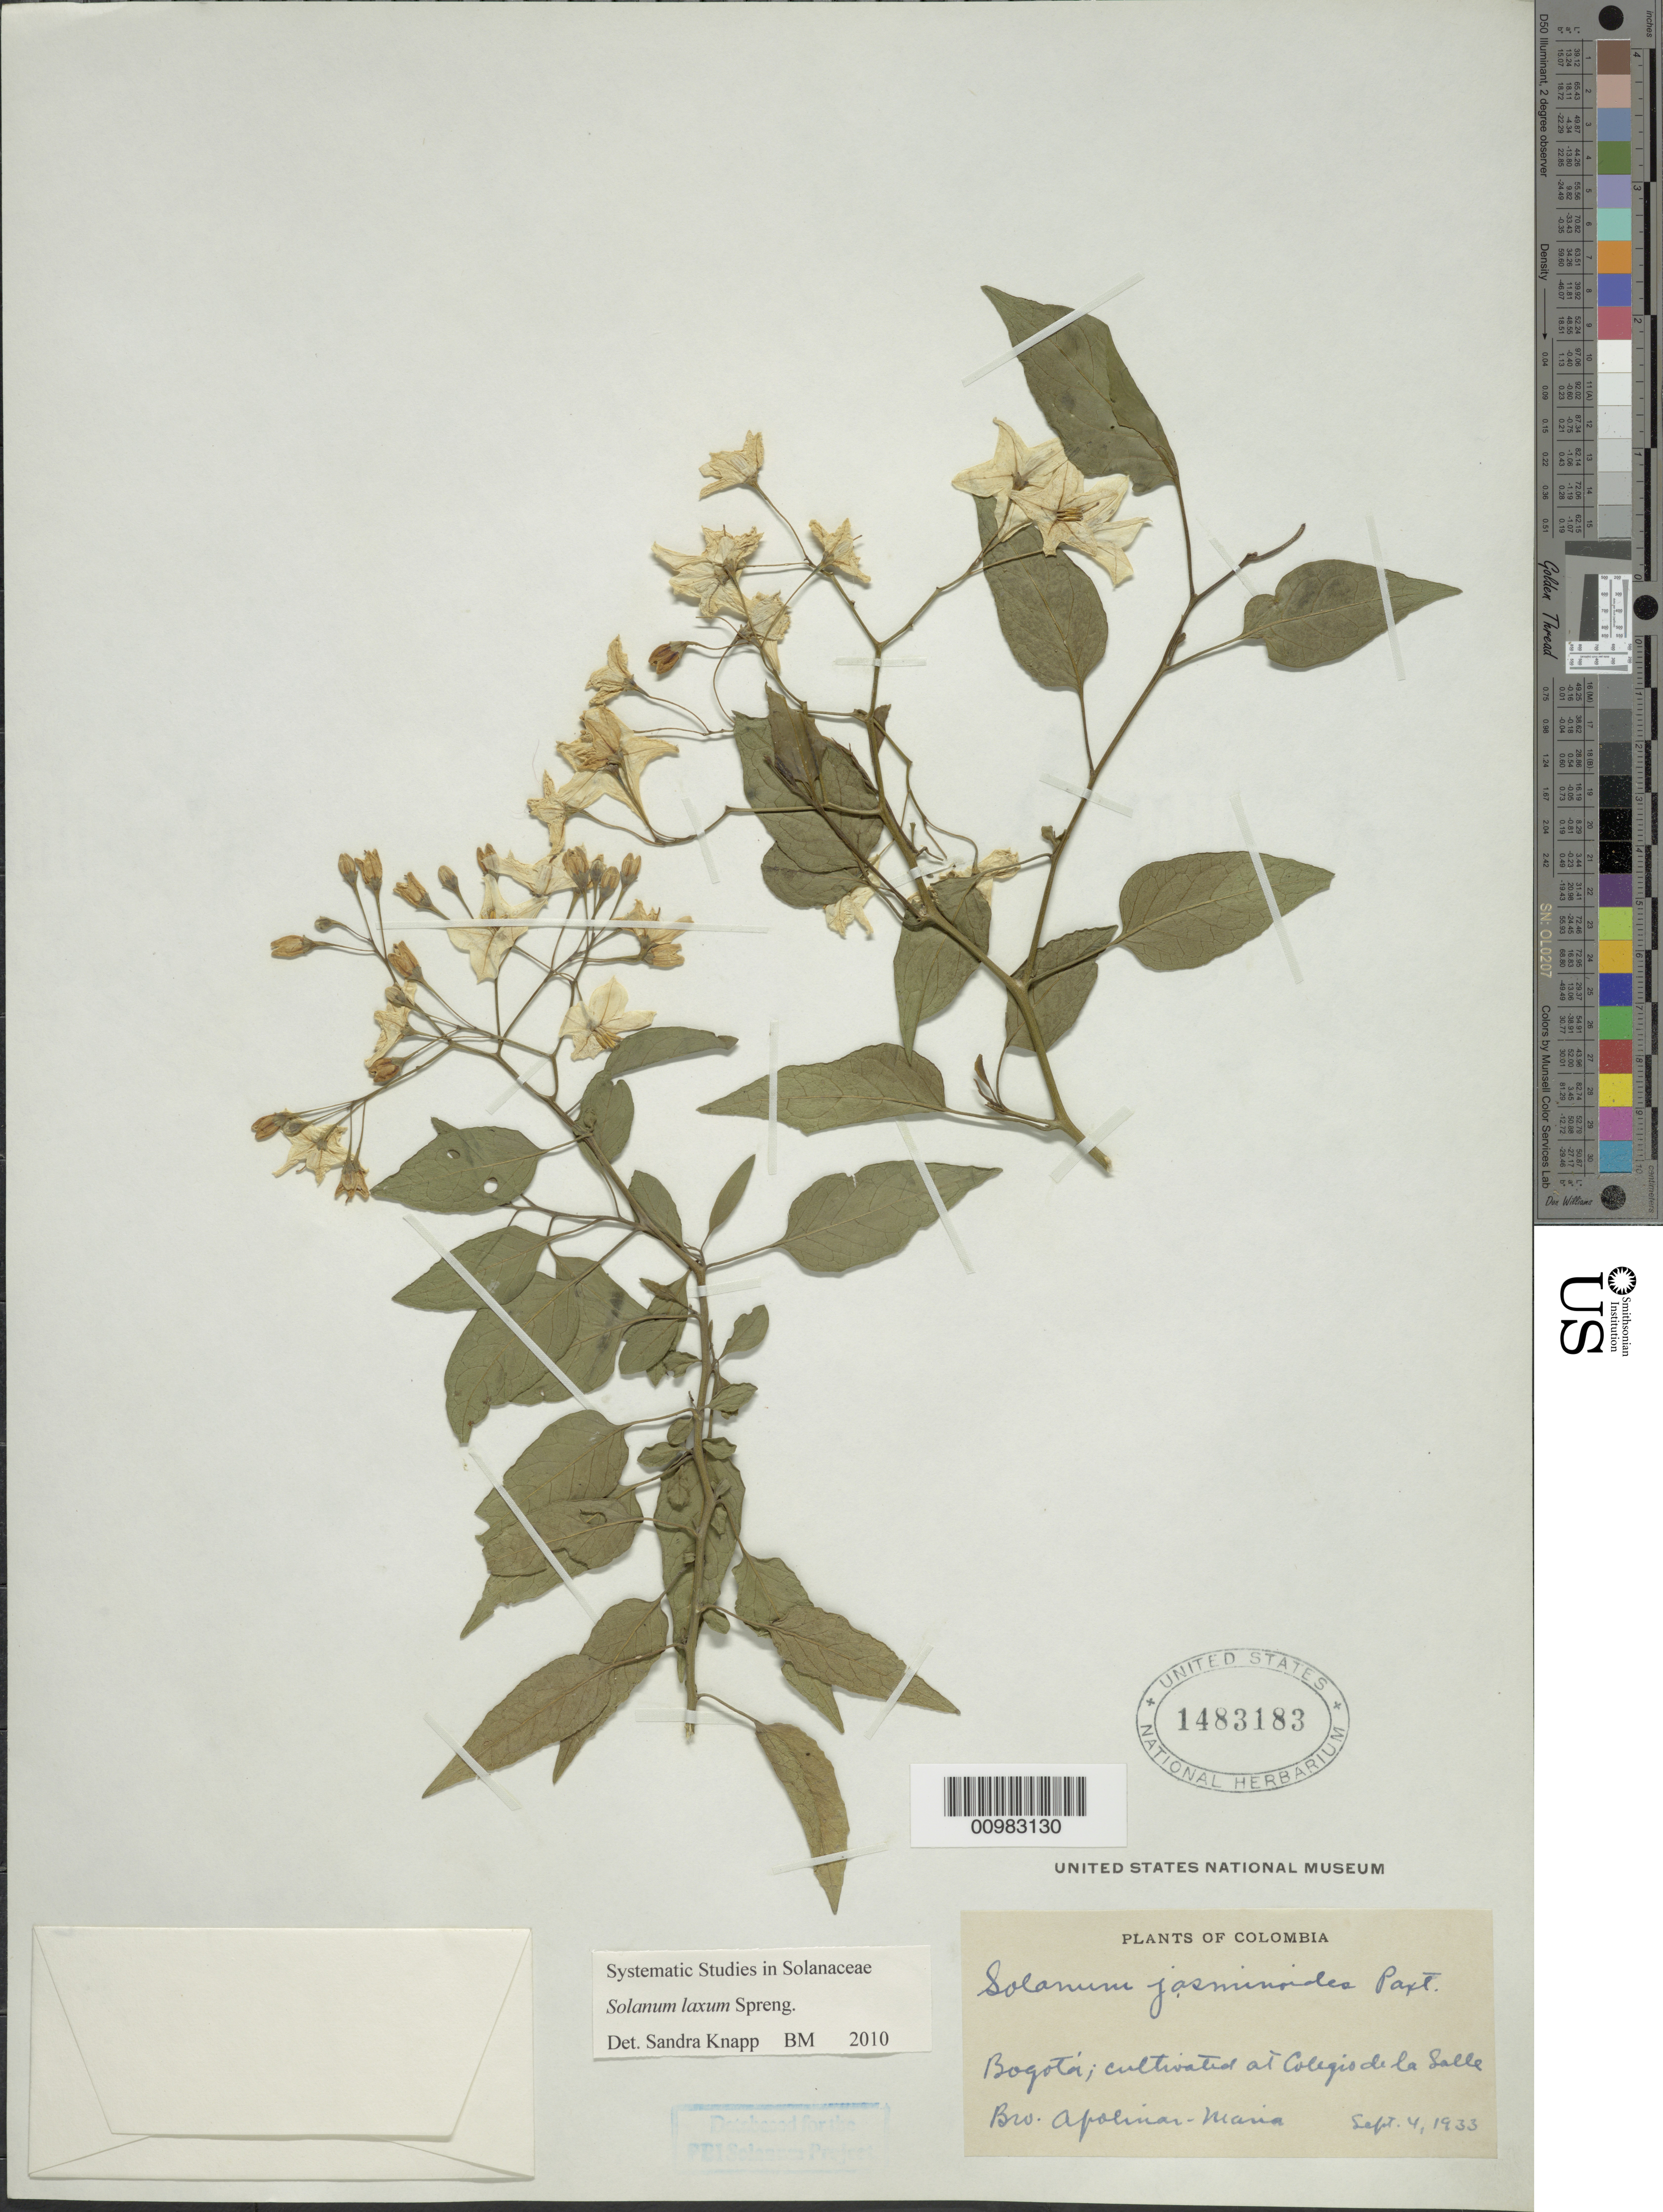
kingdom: Plantae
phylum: Tracheophyta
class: Magnoliopsida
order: Solanales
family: Solanaceae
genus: Solanum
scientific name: Solanum laxum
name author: Spreng.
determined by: Knapp, S. D.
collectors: B. Apolinar-Maria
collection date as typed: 4 Sep 1933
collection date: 1933-09-04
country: Colombia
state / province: Cundinamarca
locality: Colegio de la Salle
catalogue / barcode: US 1483183